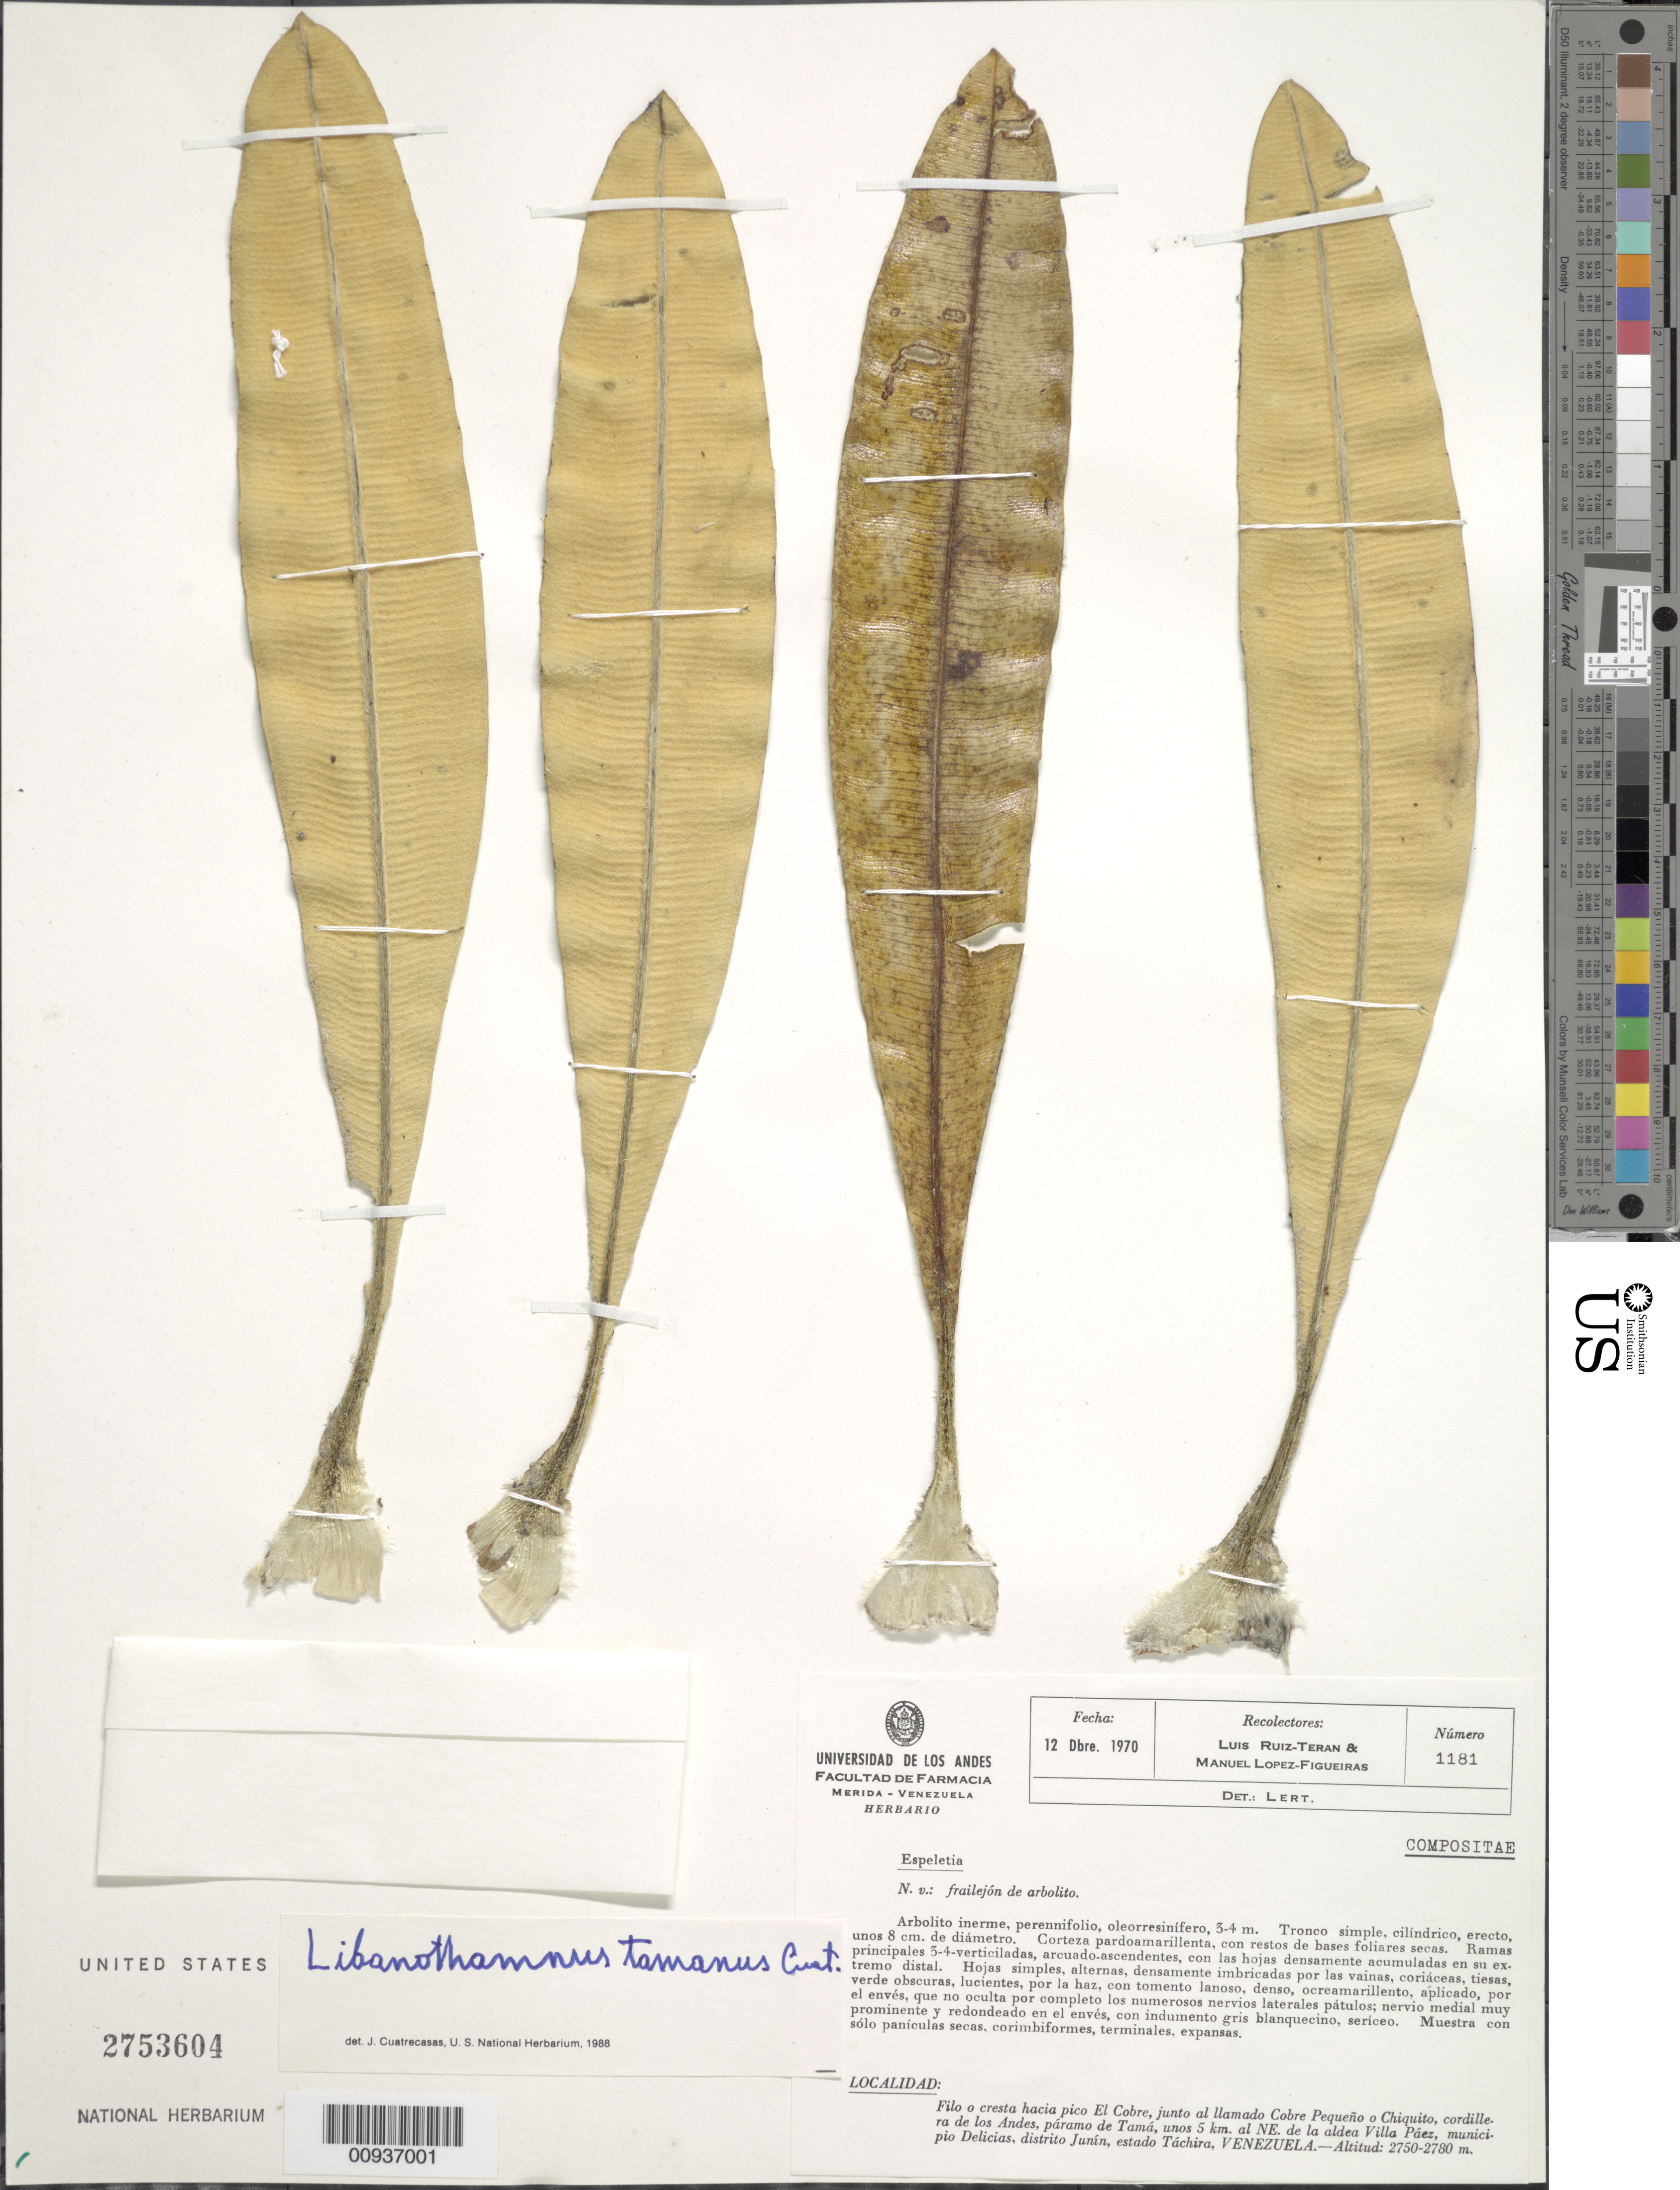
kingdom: Plantae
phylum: Tracheophyta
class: Magnoliopsida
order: Asterales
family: Asteraceae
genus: Libanothamnus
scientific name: Libanothamnus tamanus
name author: (Cuatrec.) Cuatrec.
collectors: L. Teran & M. López Figueiras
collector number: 1181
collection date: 1970-12-12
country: Venezuela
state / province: Tachira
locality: Filo o cresta hacia pico El Cobre, junto al llamado Cobre Pequeno o Chiquito, Cordillera de Los Andes, paramo de Tama, unos 5 km al NE de la aldea Villa Paez, Municipio Delicias, Distrito Junin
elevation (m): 2750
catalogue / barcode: US 2753604